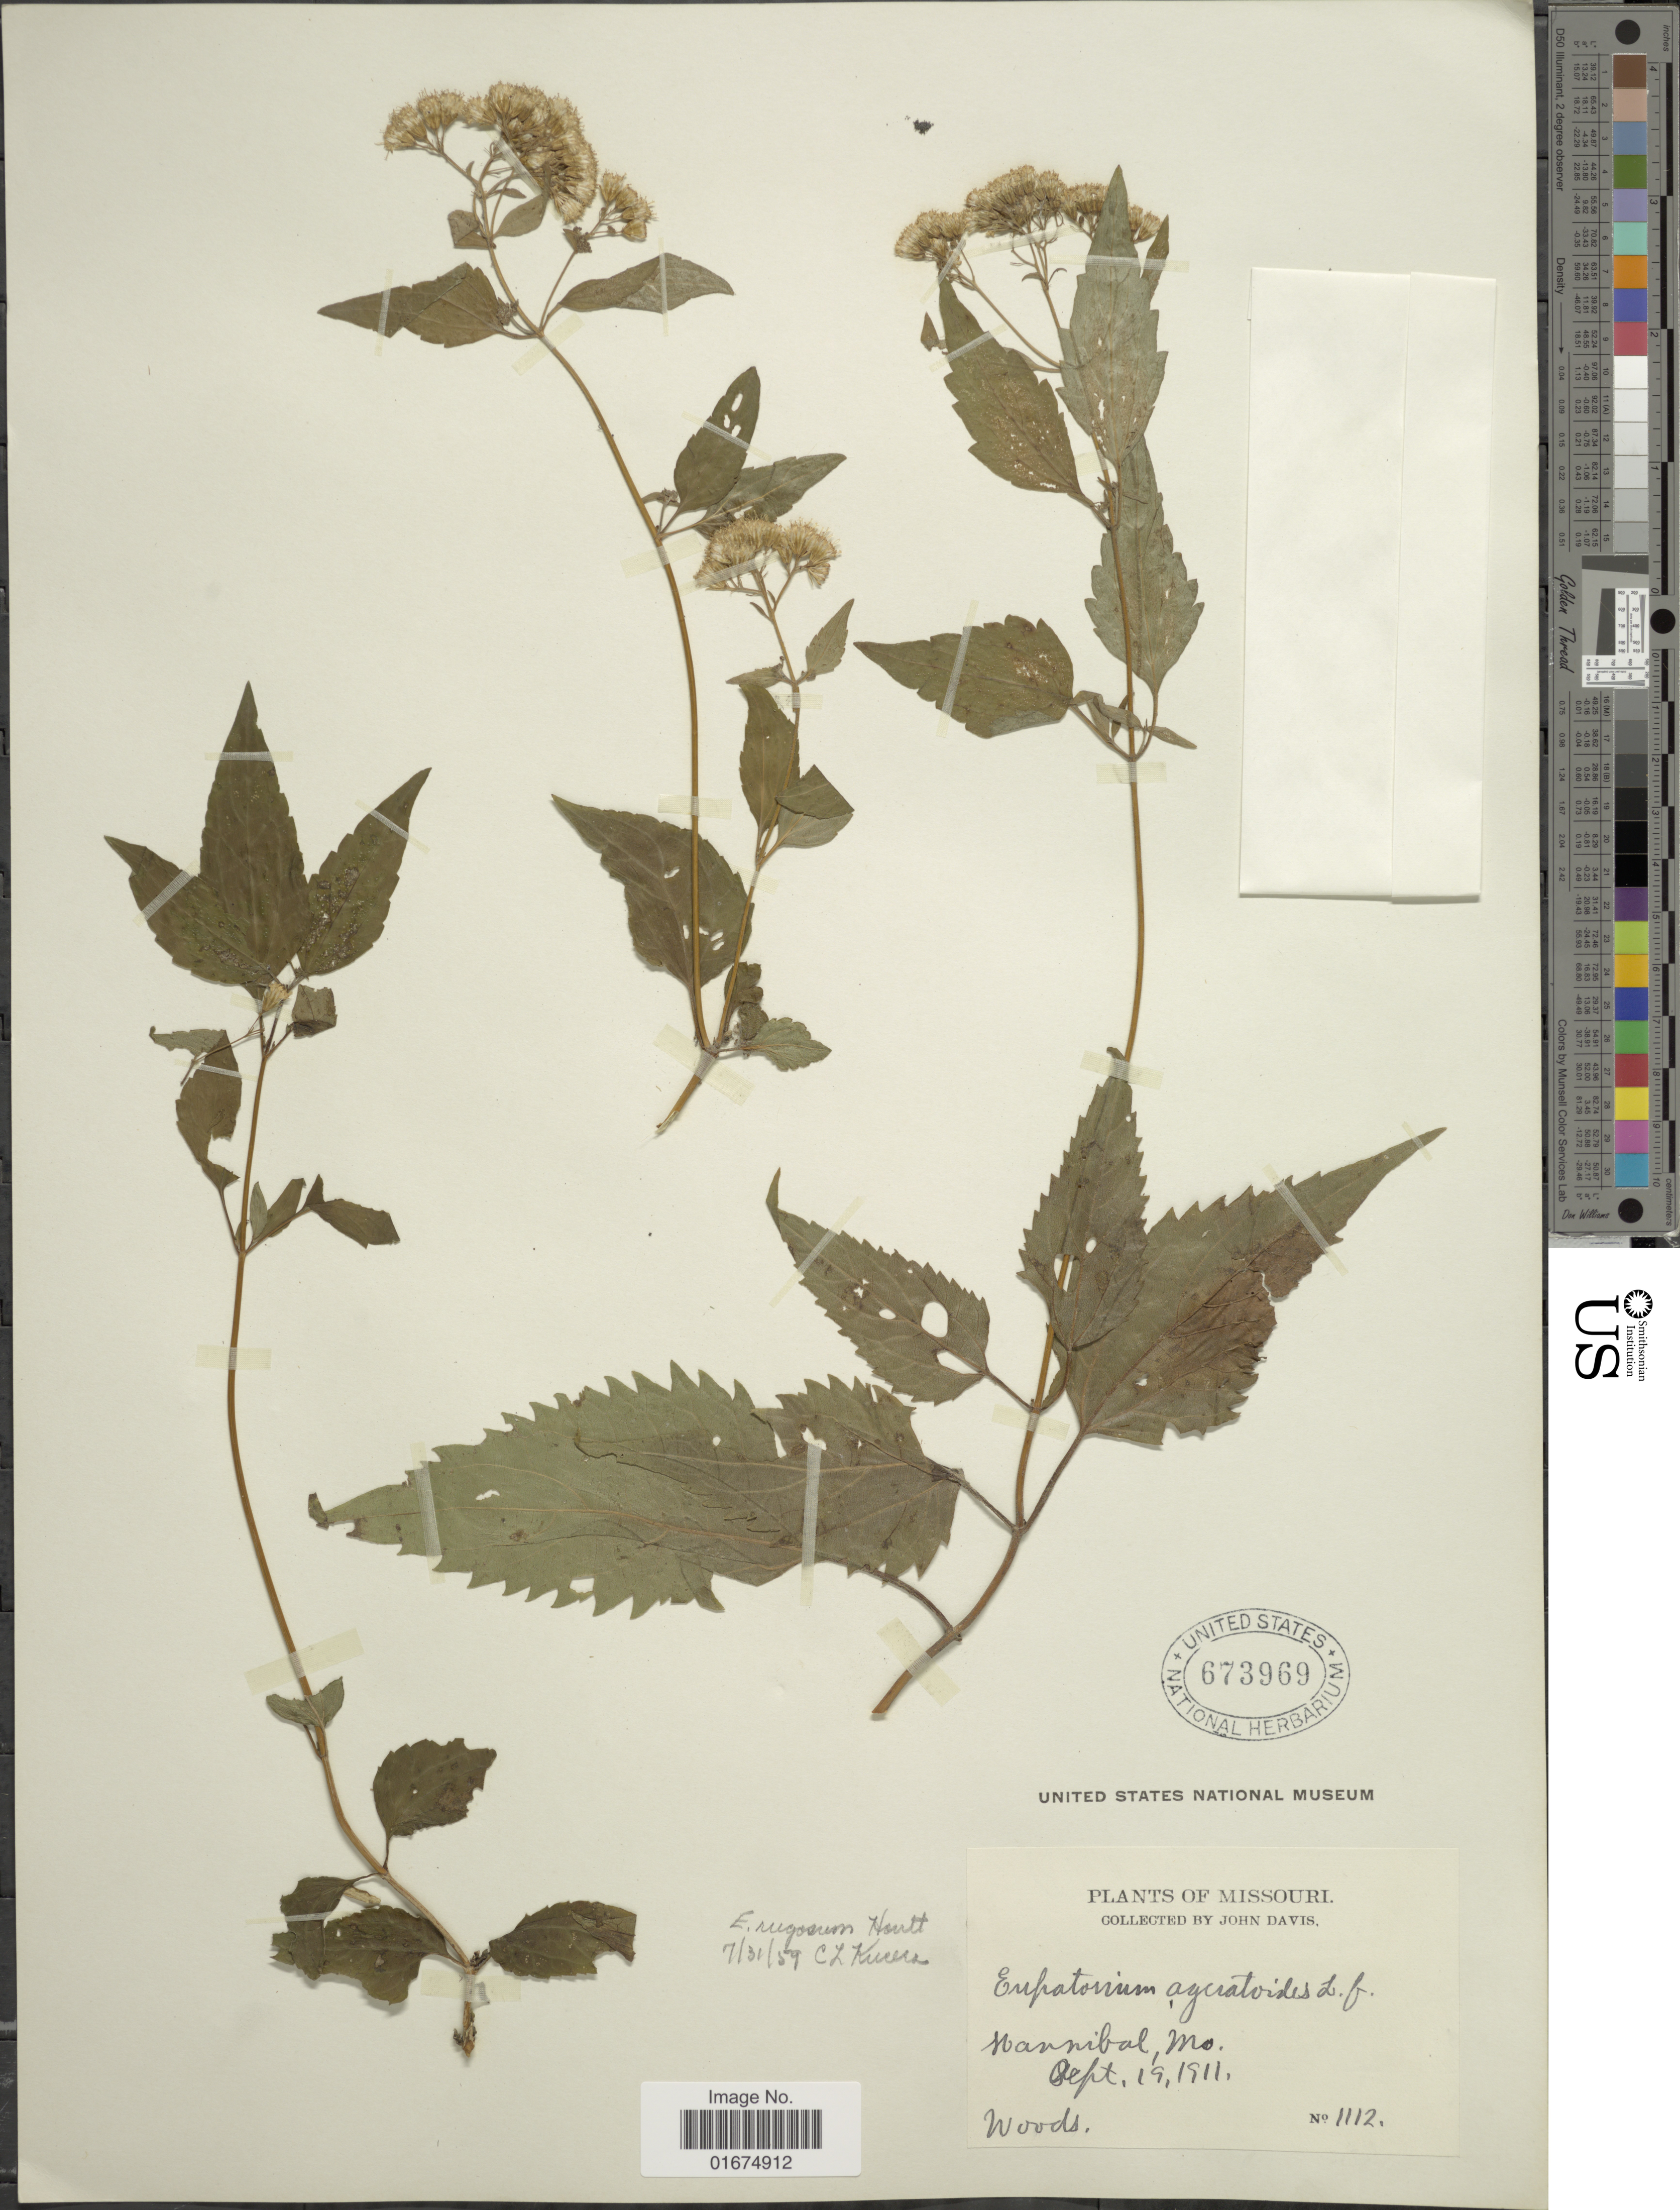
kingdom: Plantae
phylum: Tracheophyta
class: Magnoliopsida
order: Asterales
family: Asteraceae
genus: Ageratina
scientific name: Ageratina altissima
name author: (L.) R.M. King & H. Rob.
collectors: J. Davis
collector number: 1112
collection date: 1911-09-19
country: United States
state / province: Missouri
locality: Hannibal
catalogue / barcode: US 673969